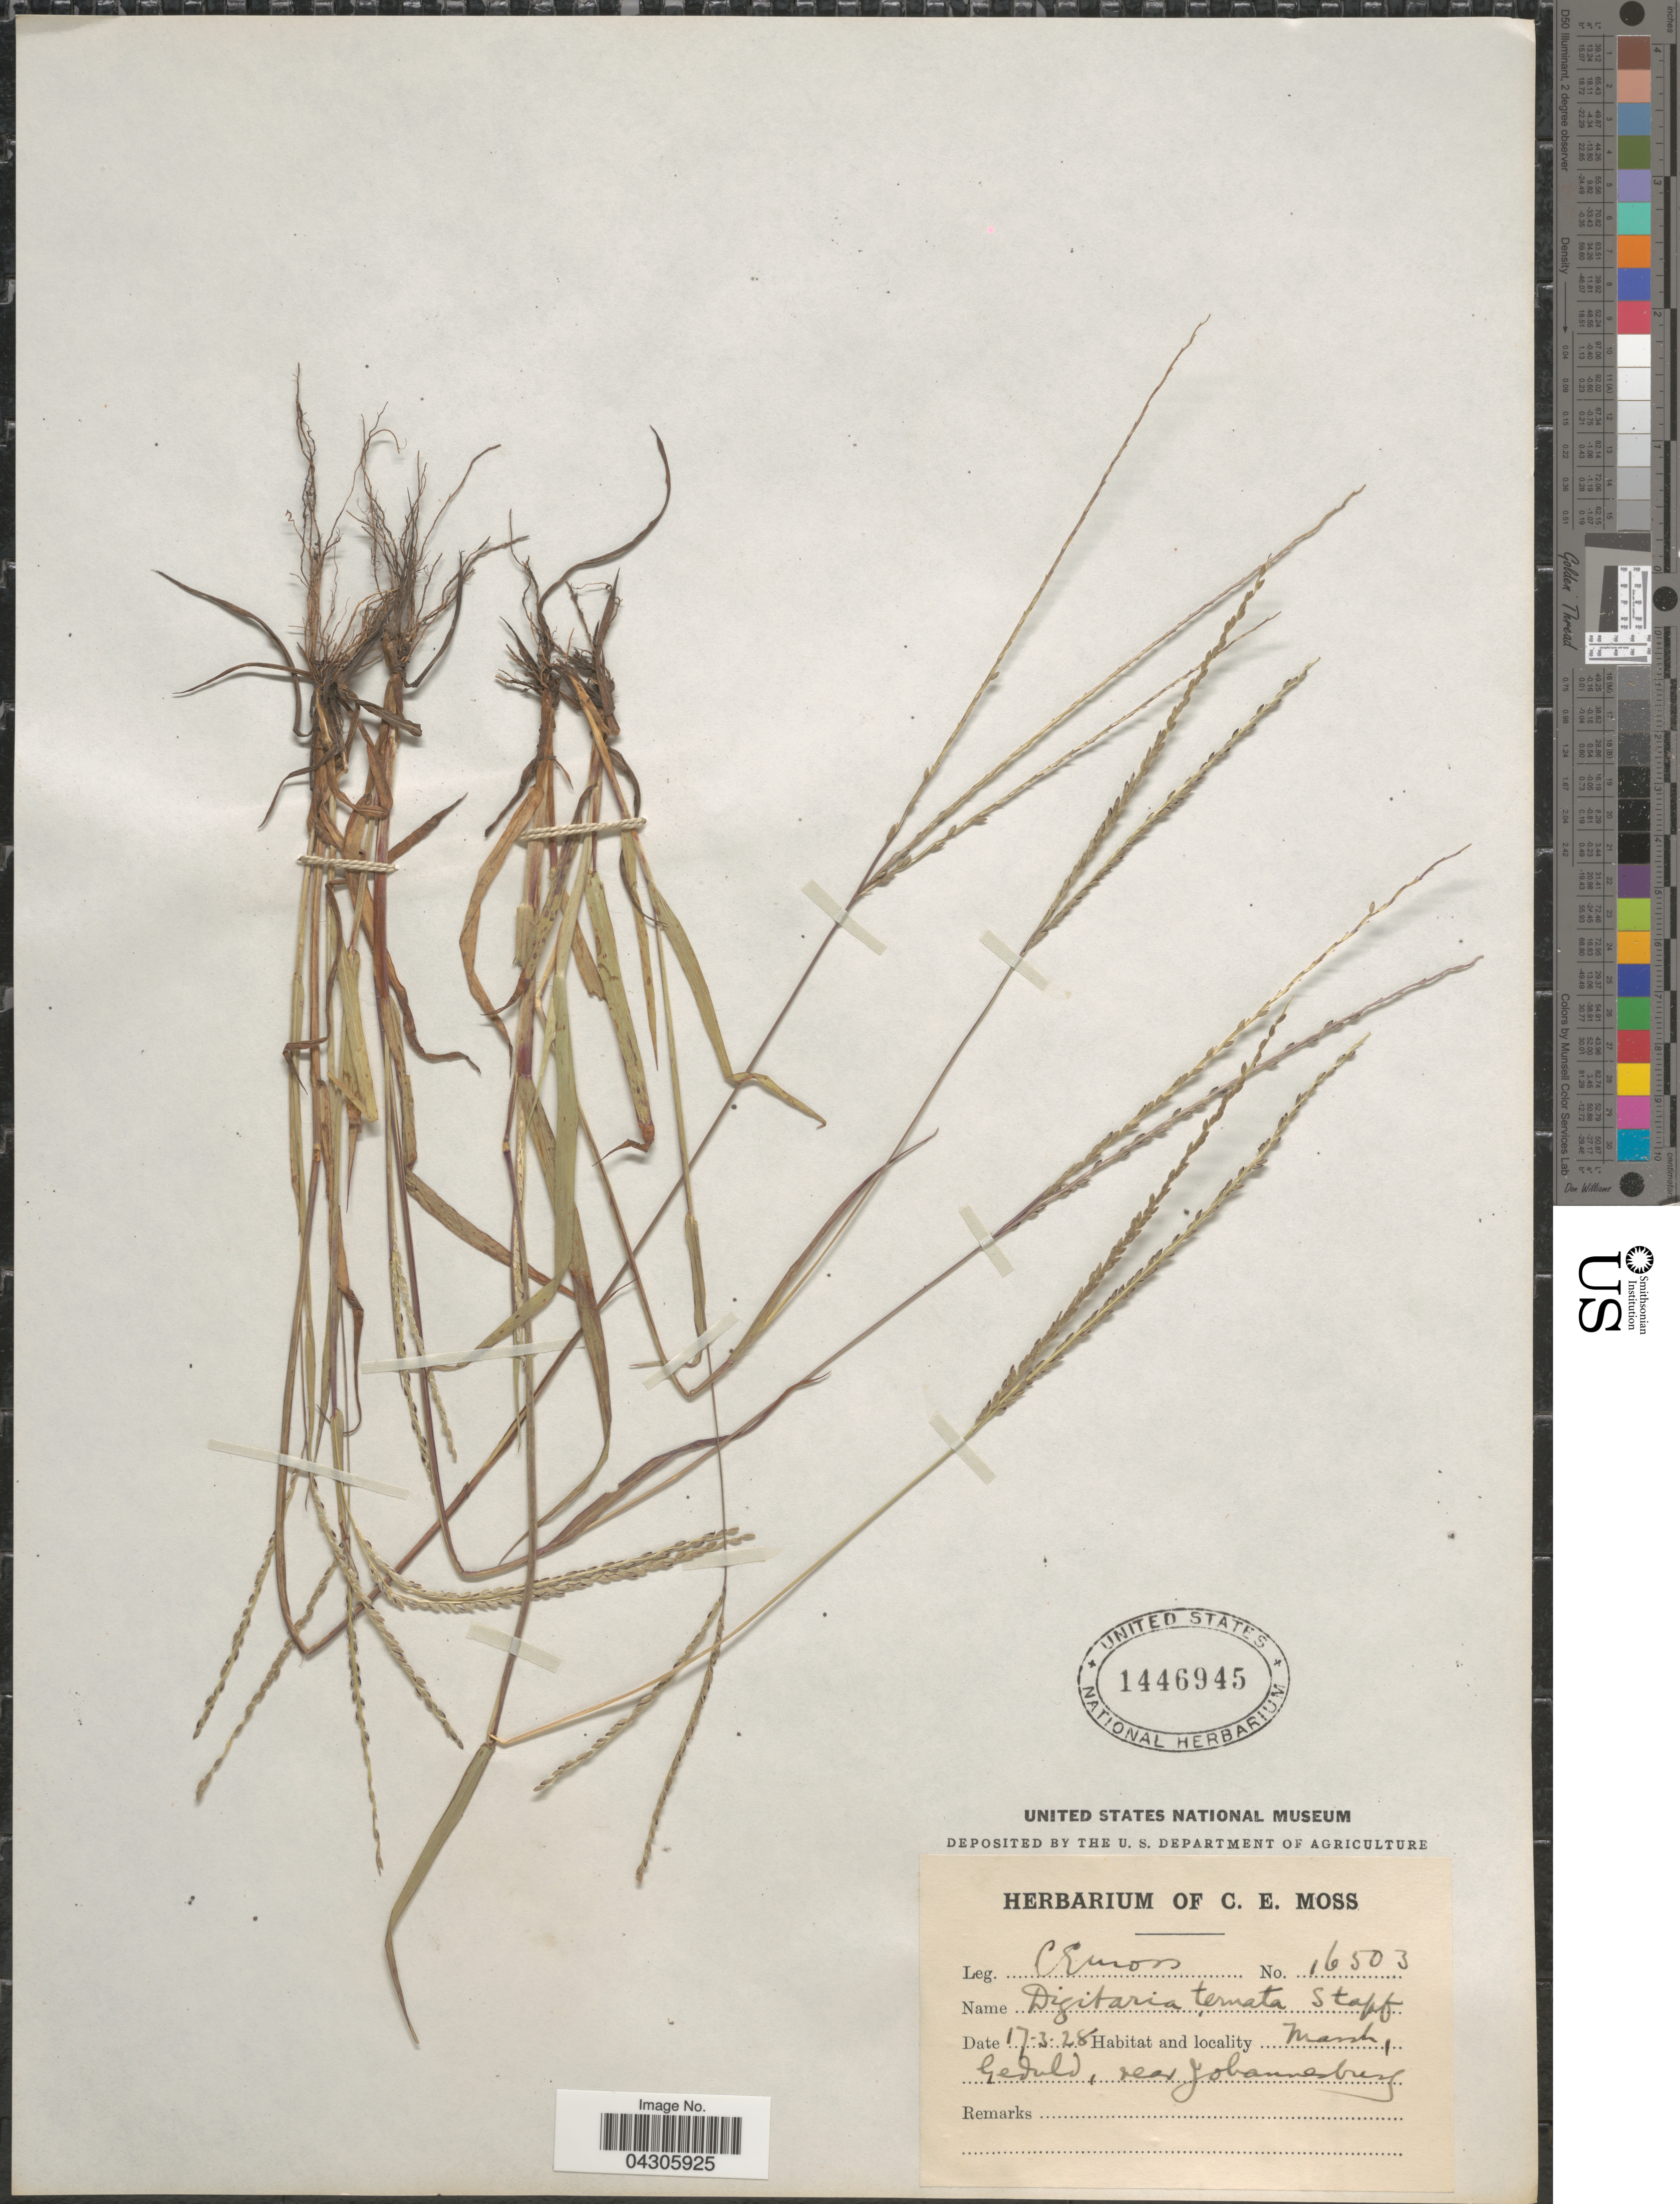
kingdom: Plantae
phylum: Tracheophyta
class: Liliopsida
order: Poales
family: Poaceae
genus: Digitaria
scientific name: Digitaria ternata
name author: (Hochr. ex A. Rich.) Stapf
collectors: C. E. Moss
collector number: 16503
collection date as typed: Transcribed d/m/y: 17/3/28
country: South Africa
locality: Marsh, Geduld, near Johannesburg.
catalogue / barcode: US 1446945